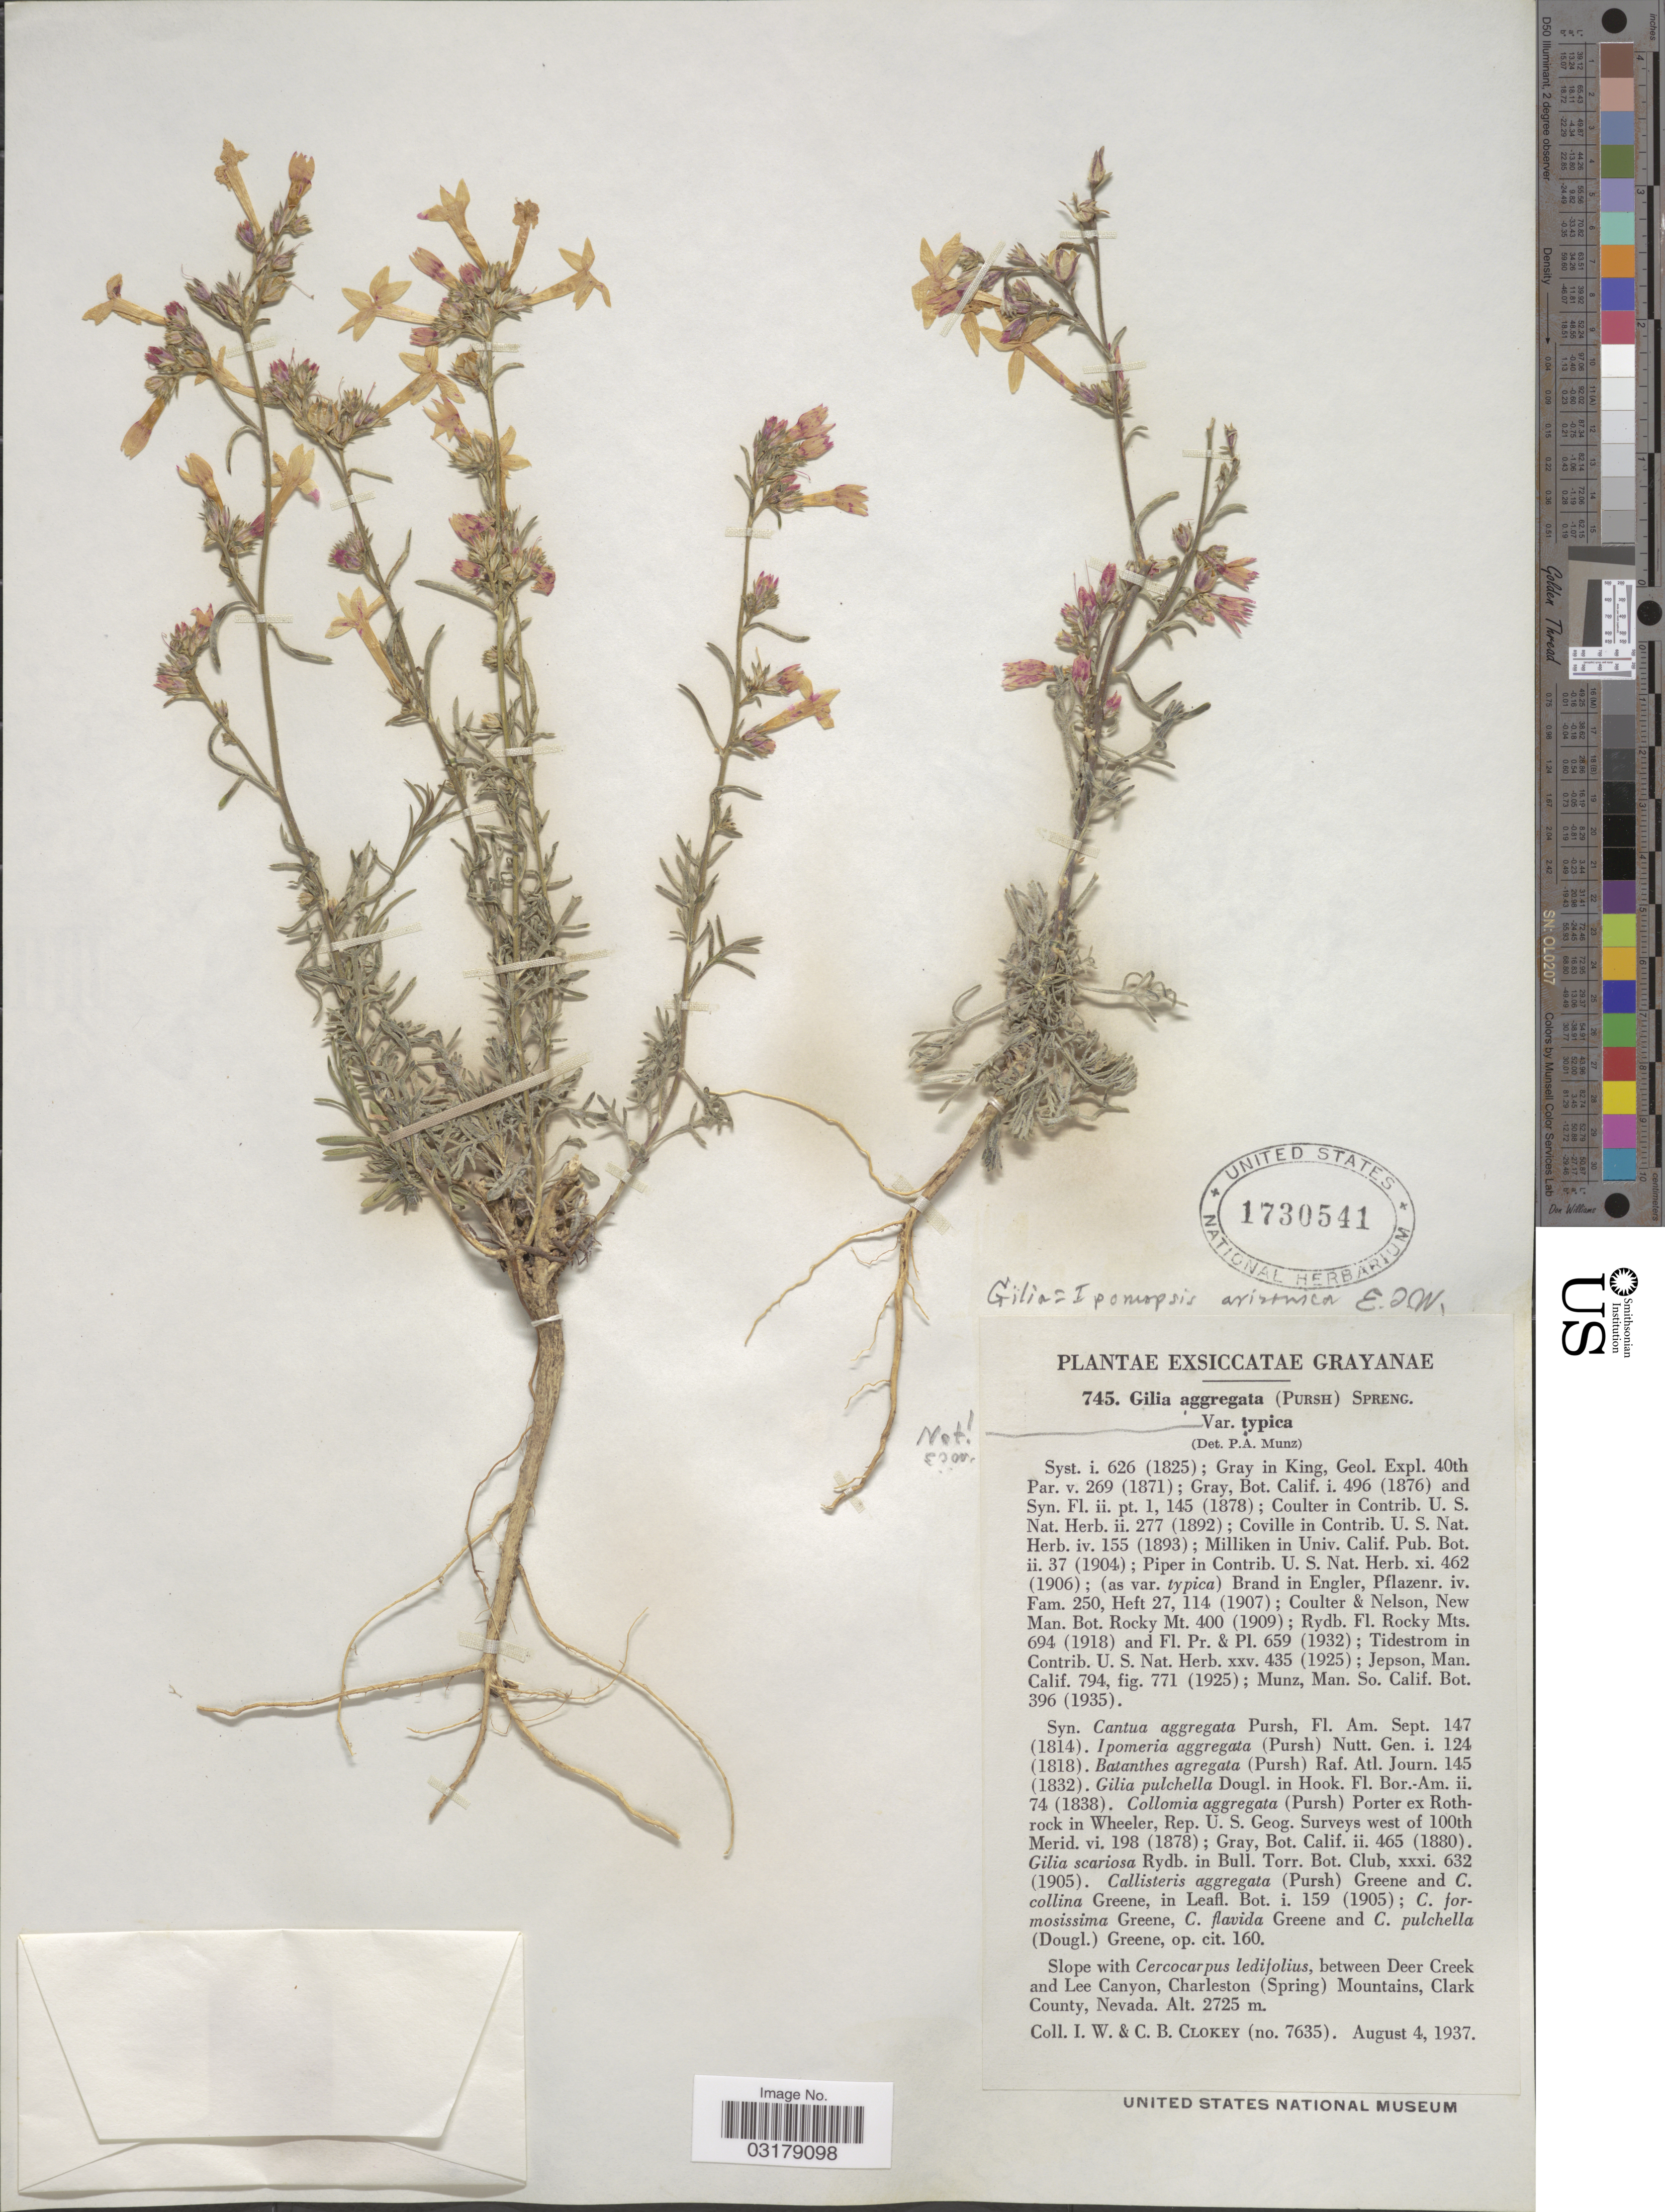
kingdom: Plantae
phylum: Tracheophyta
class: Magnoliopsida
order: Ericales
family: Polemoniaceae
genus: Ipomopsis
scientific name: Ipomopsis aggregata subsp. arizonica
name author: (Greene) V.E. Grant & A.D. Grant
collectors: I. W. Clokey & C. Clokey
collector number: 7635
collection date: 1937-08-04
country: United States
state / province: Nevada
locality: Between Deer Creek and Lee Canyon, Charleston (Spring) Mountains, Clark County.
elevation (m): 2725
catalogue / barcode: US 1730541